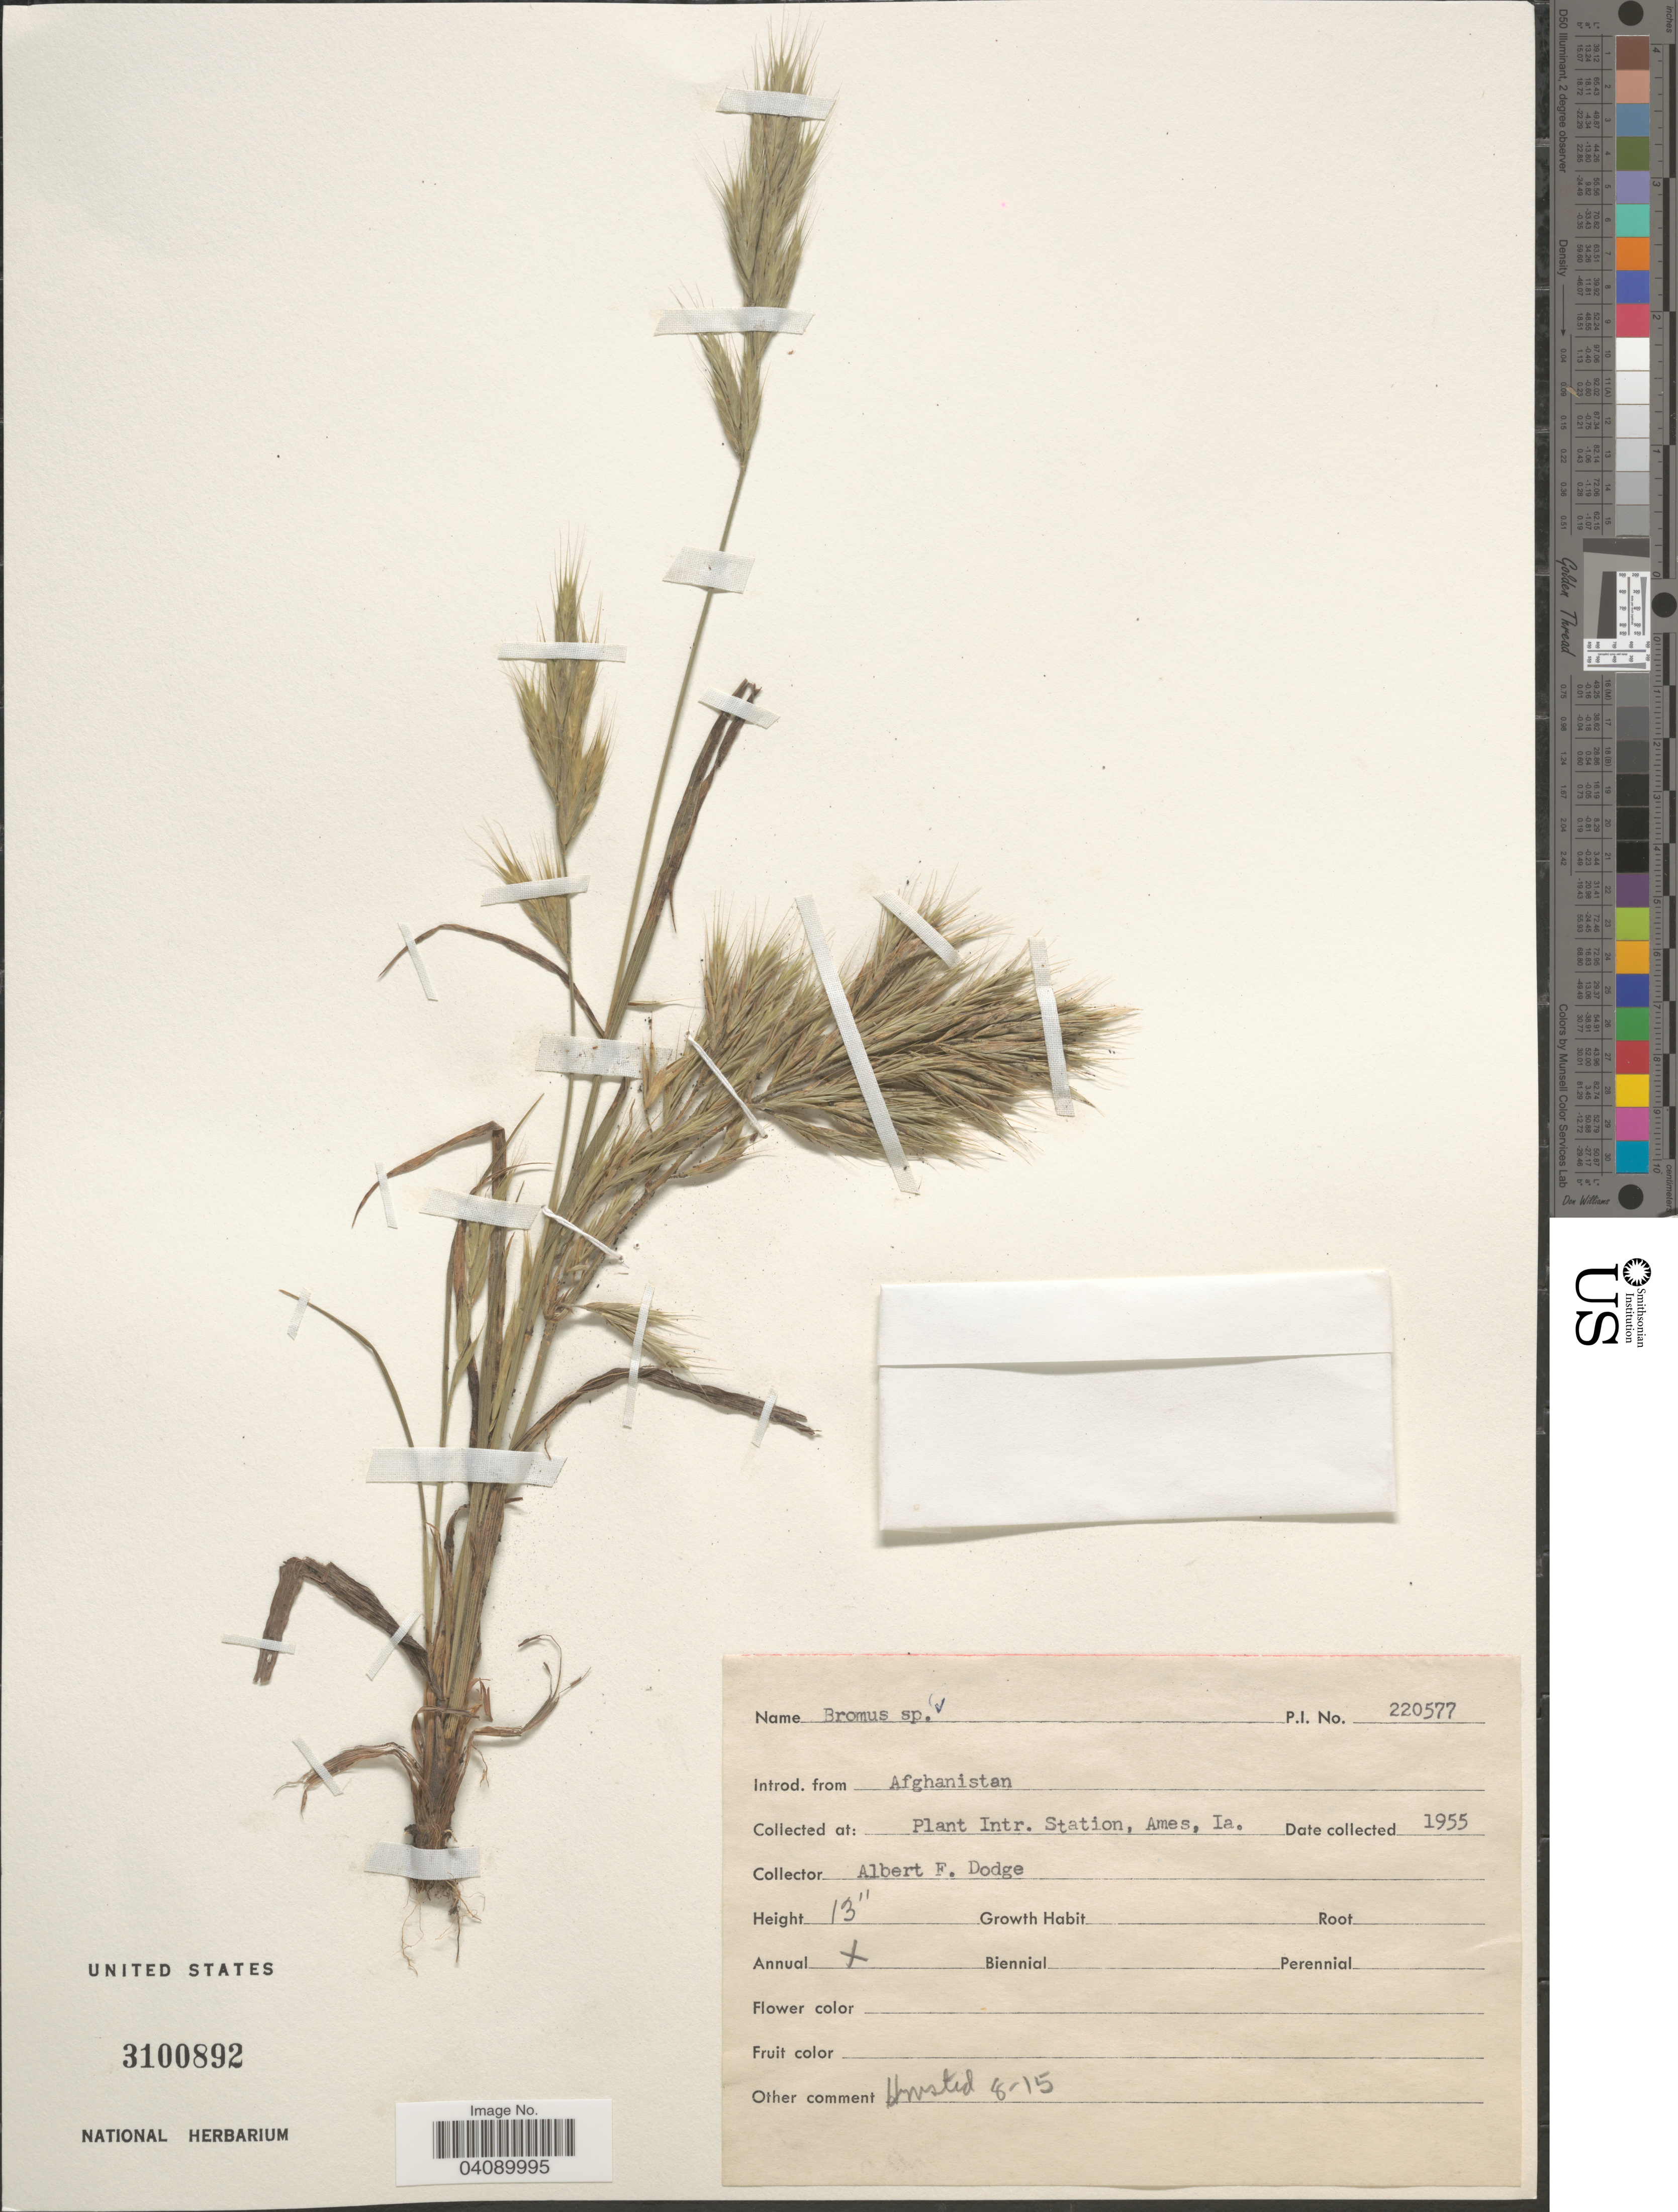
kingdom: Plantae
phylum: Tracheophyta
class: Liliopsida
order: Poales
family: Poaceae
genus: Bromus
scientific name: Bromus sp.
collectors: A. Dodge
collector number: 220577?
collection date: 1955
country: United States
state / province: Iowa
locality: Plant Intr. Station, Ames.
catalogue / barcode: US 3100892